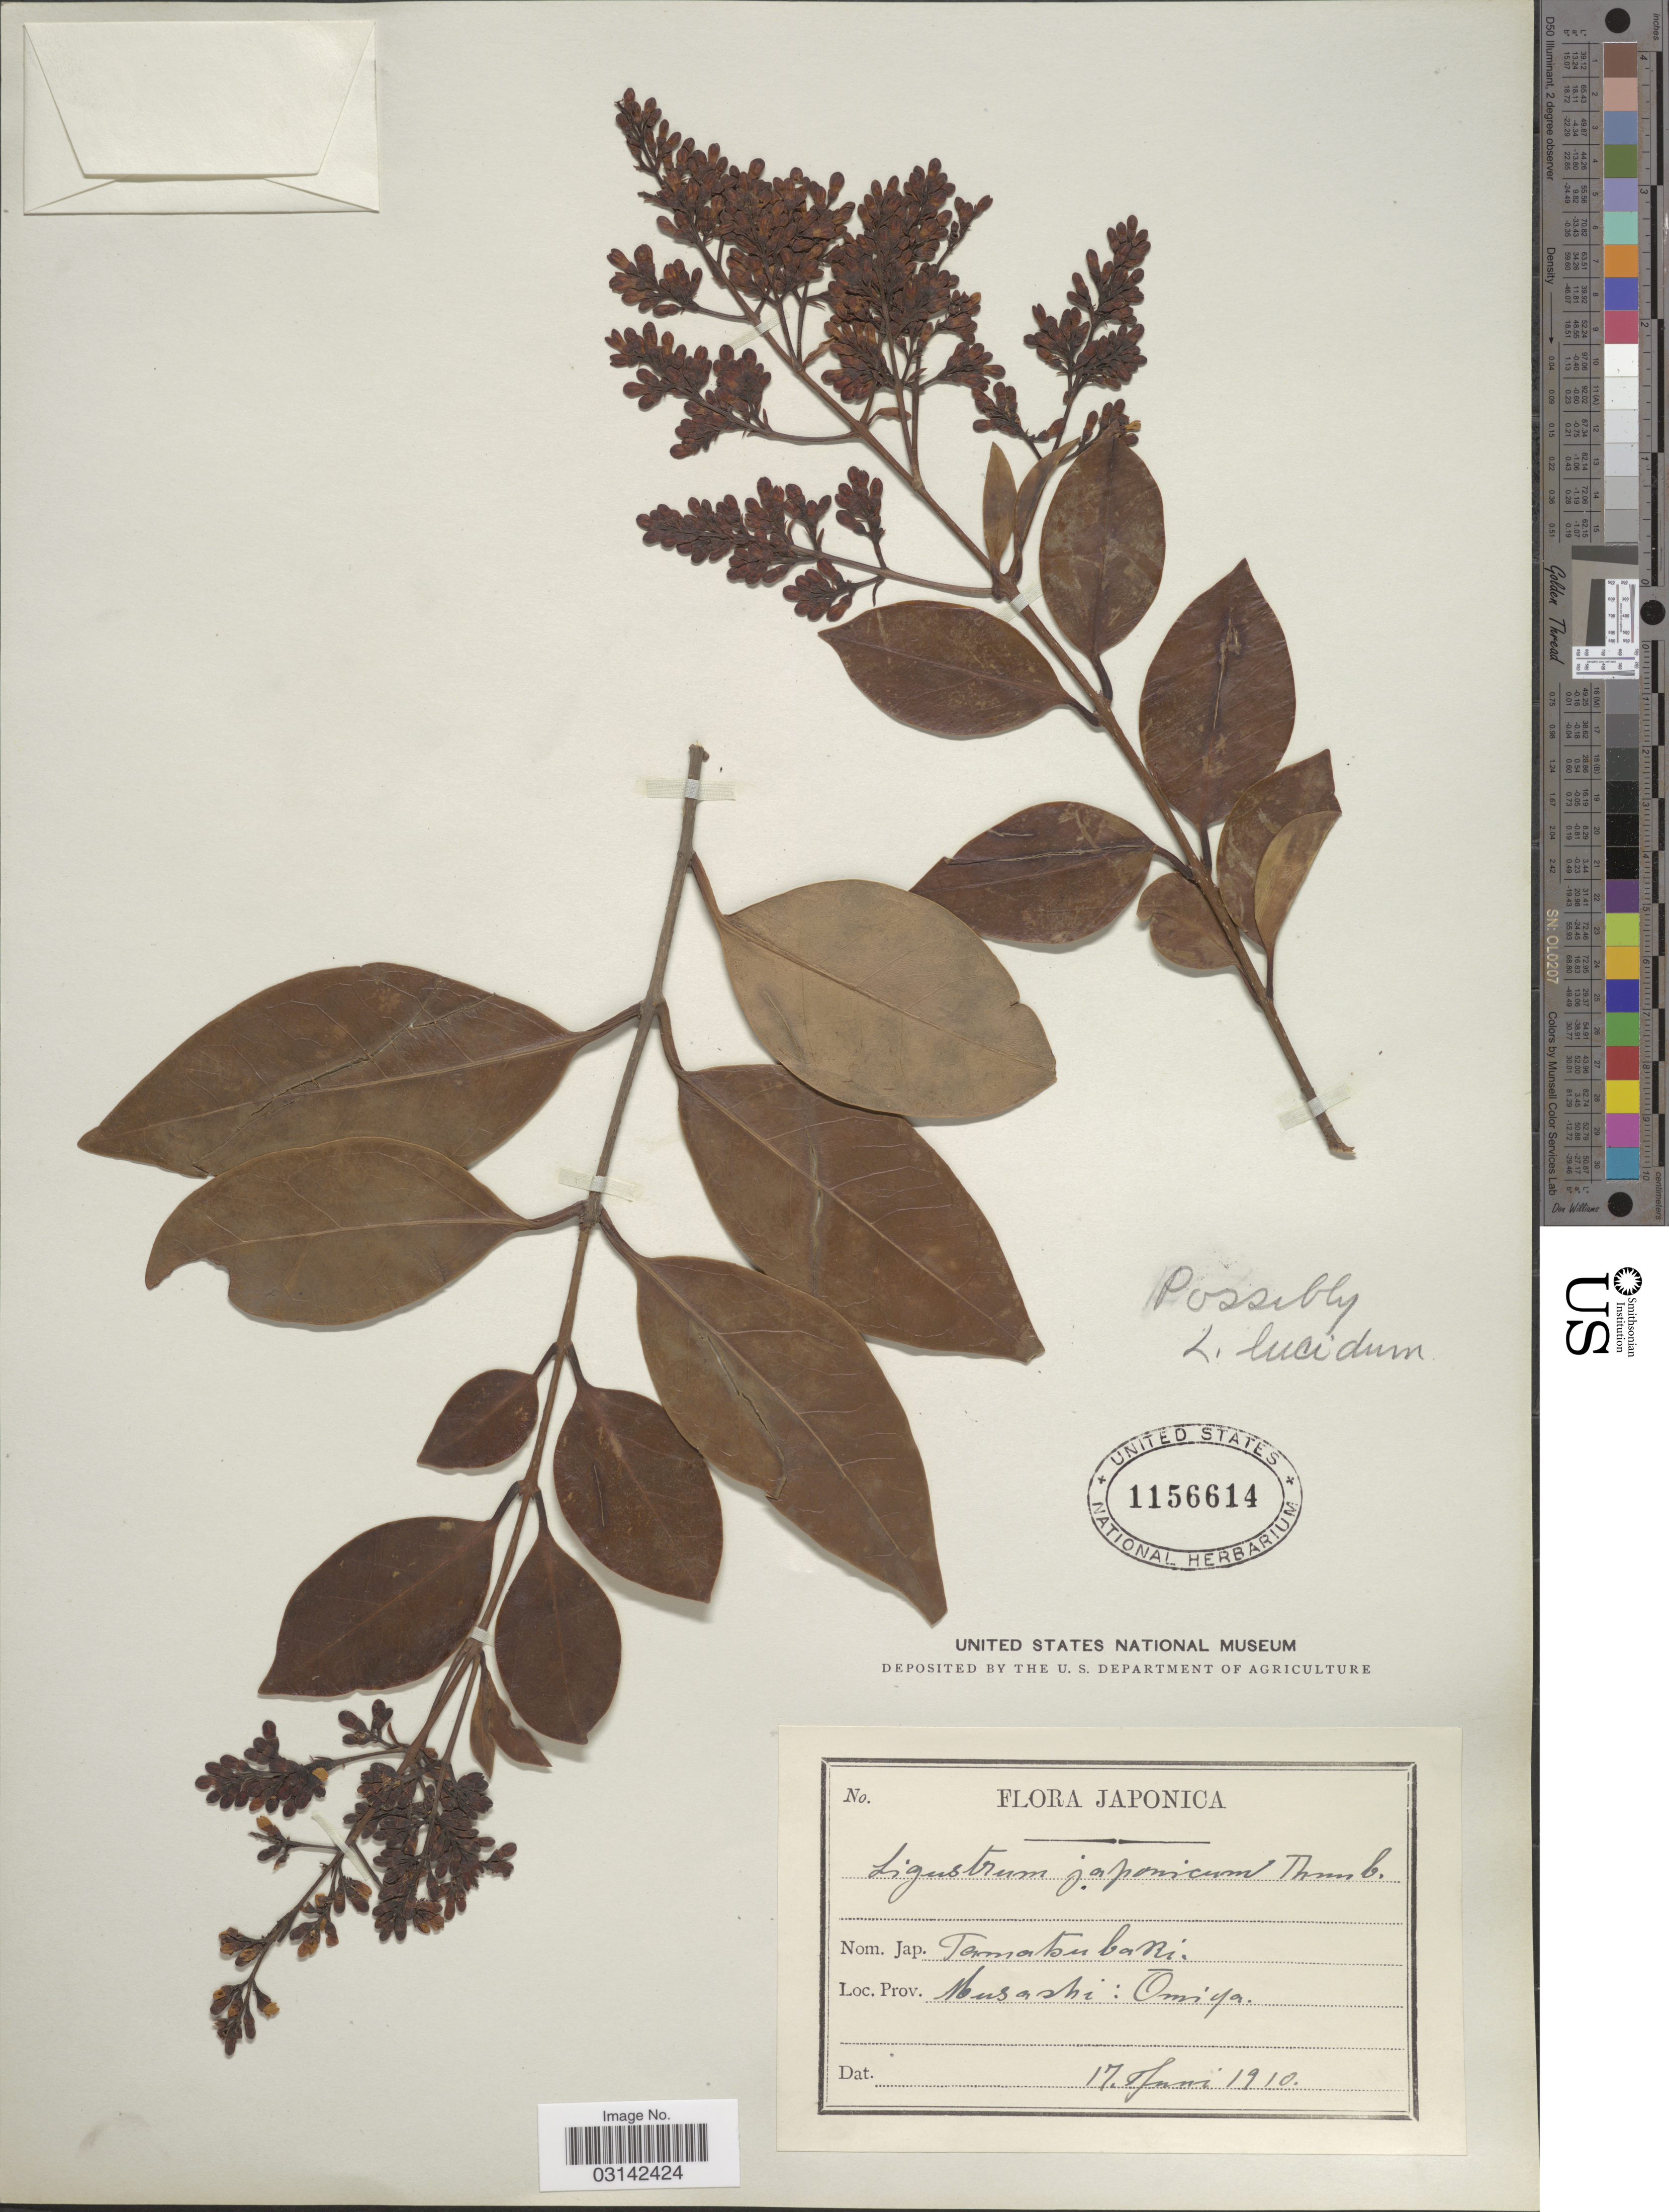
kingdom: Plantae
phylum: Tracheophyta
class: Magnoliopsida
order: Lamiales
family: Oleaceae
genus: Ligustrum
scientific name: Ligustrum lucidum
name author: W.T. Aiton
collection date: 1910-06-17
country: Japan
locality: Musashi: Omiya.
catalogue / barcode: US 1156614